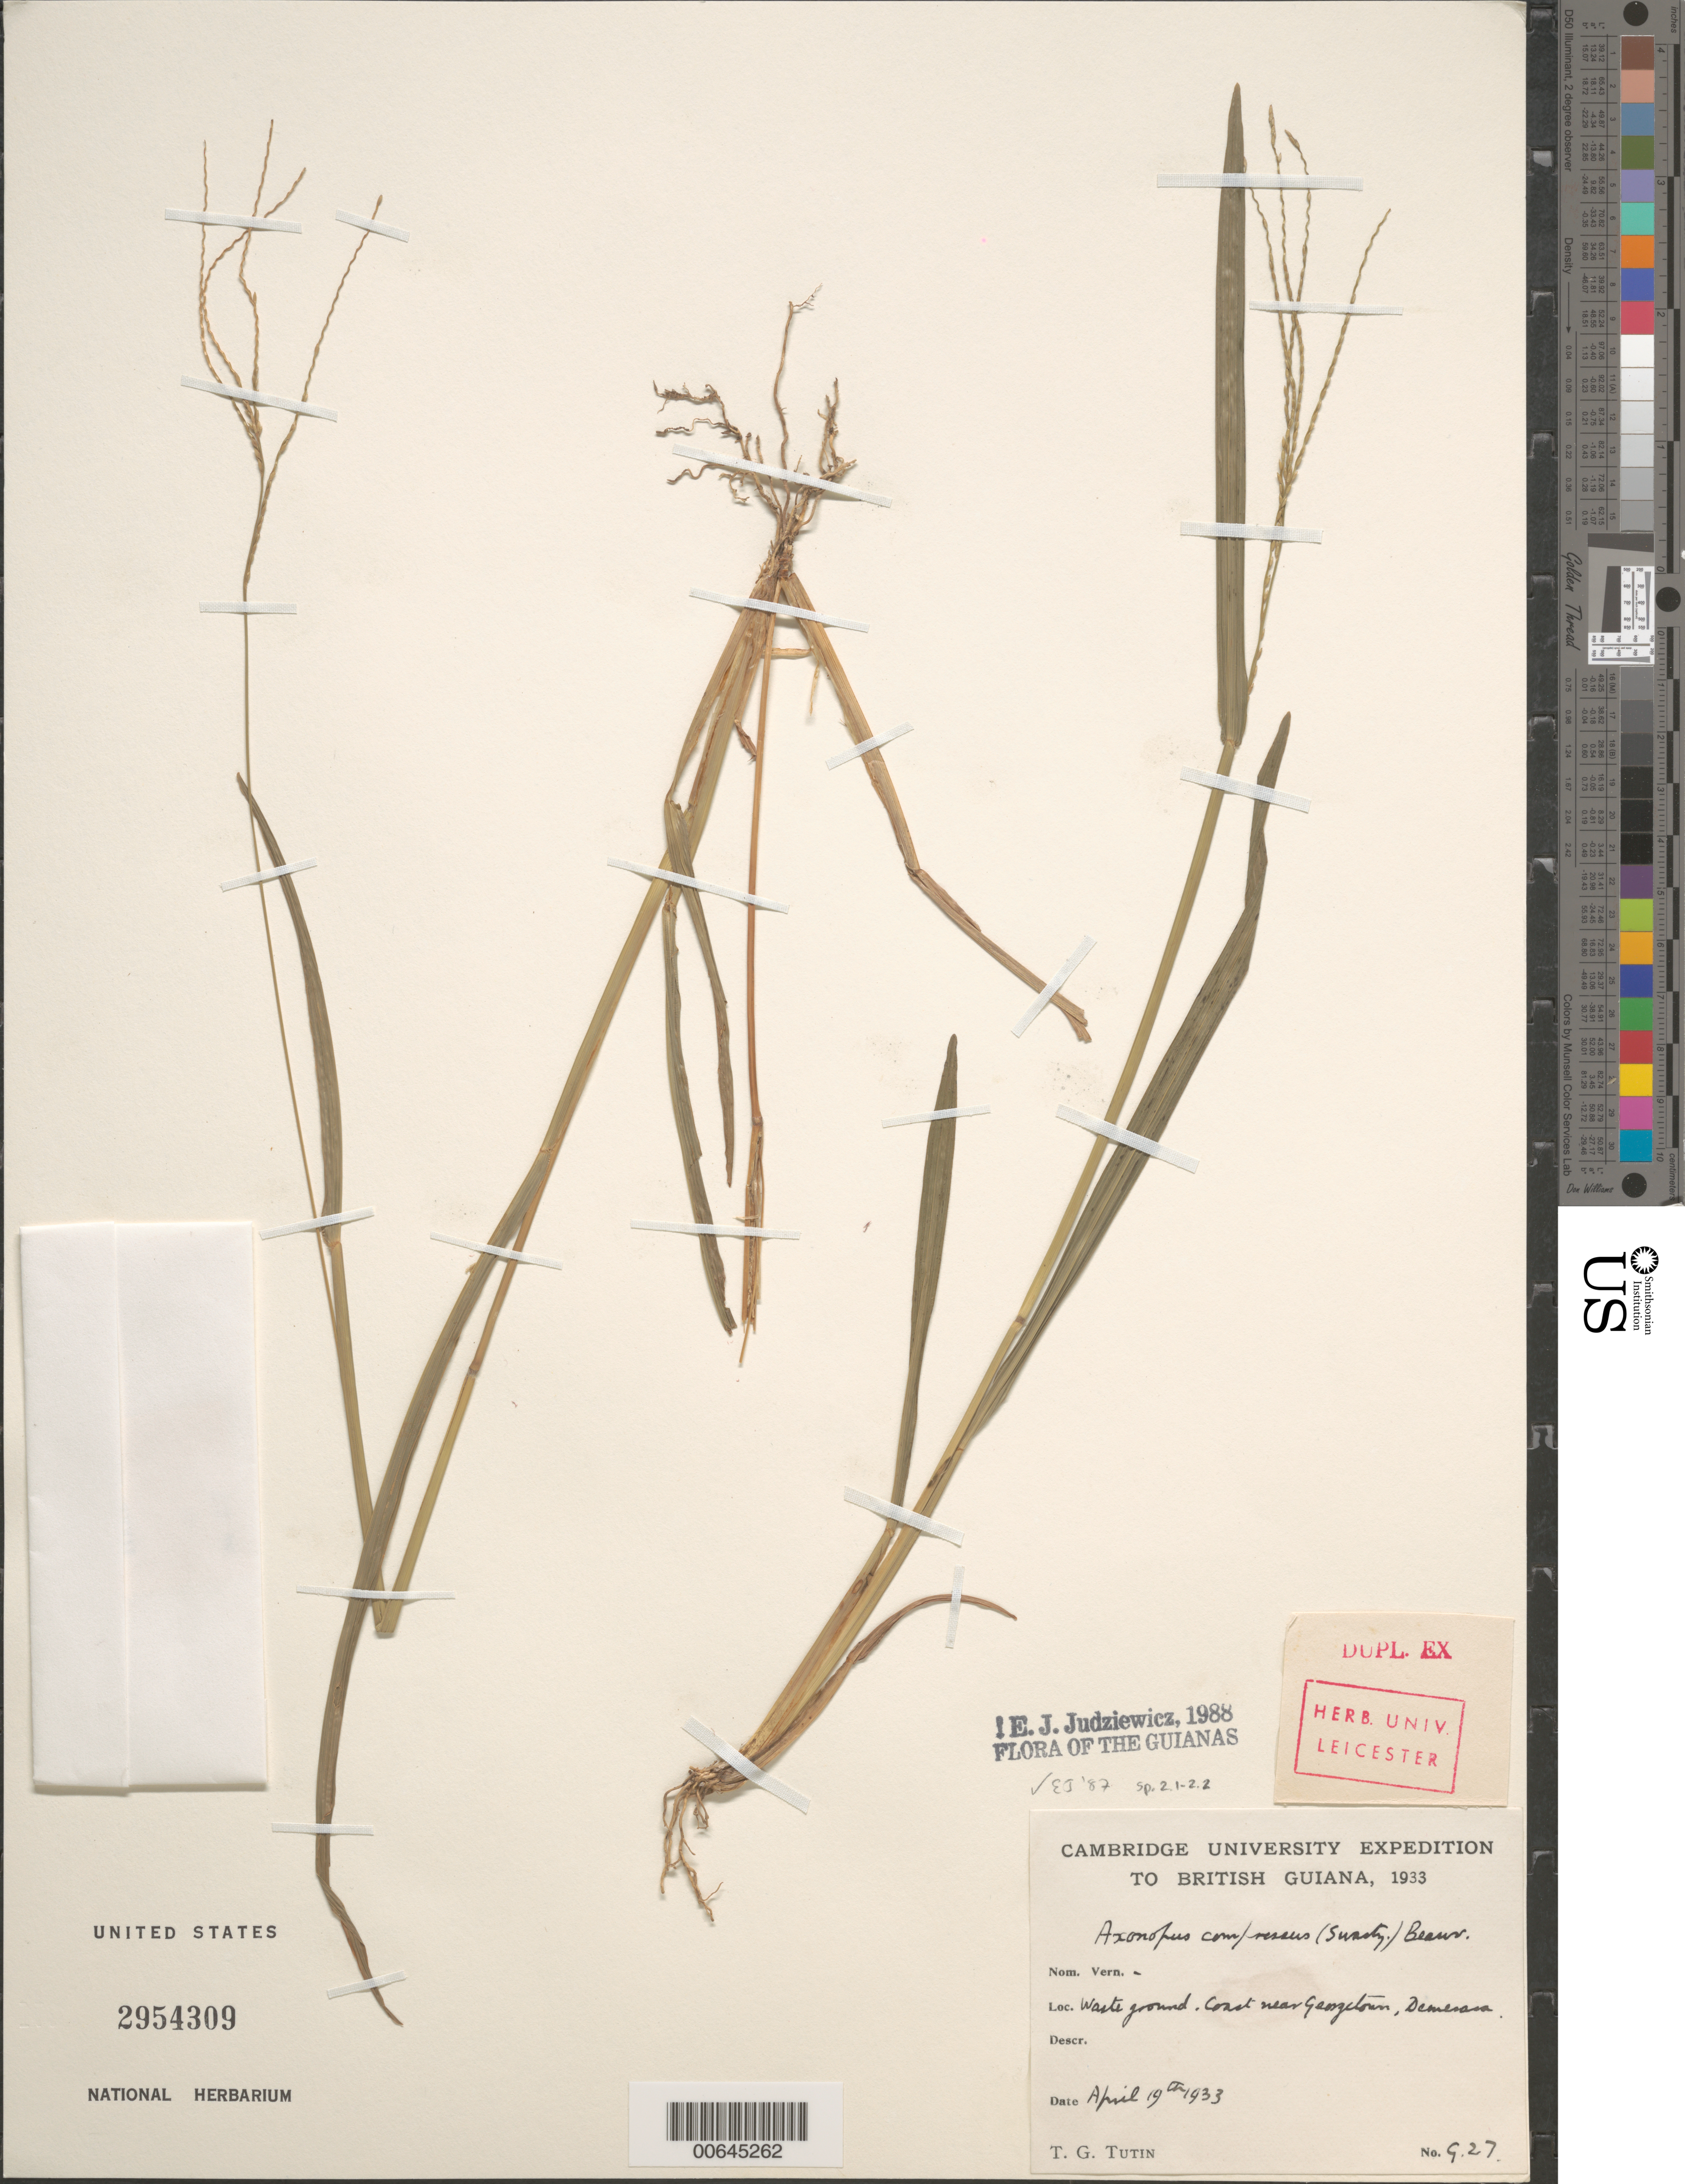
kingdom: Plantae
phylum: Tracheophyta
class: Liliopsida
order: Poales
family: Poaceae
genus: Axonopus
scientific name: Axonopus compressus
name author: (Sw.) P. Beauv.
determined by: Judziewicz, E. J.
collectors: T. G. Tutin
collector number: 927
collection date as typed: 19-Apr-33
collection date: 1933-04-19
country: Guyana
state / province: Demerara-Mahaica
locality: Georgetown, Demerara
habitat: Waste ground.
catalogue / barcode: US 2954309